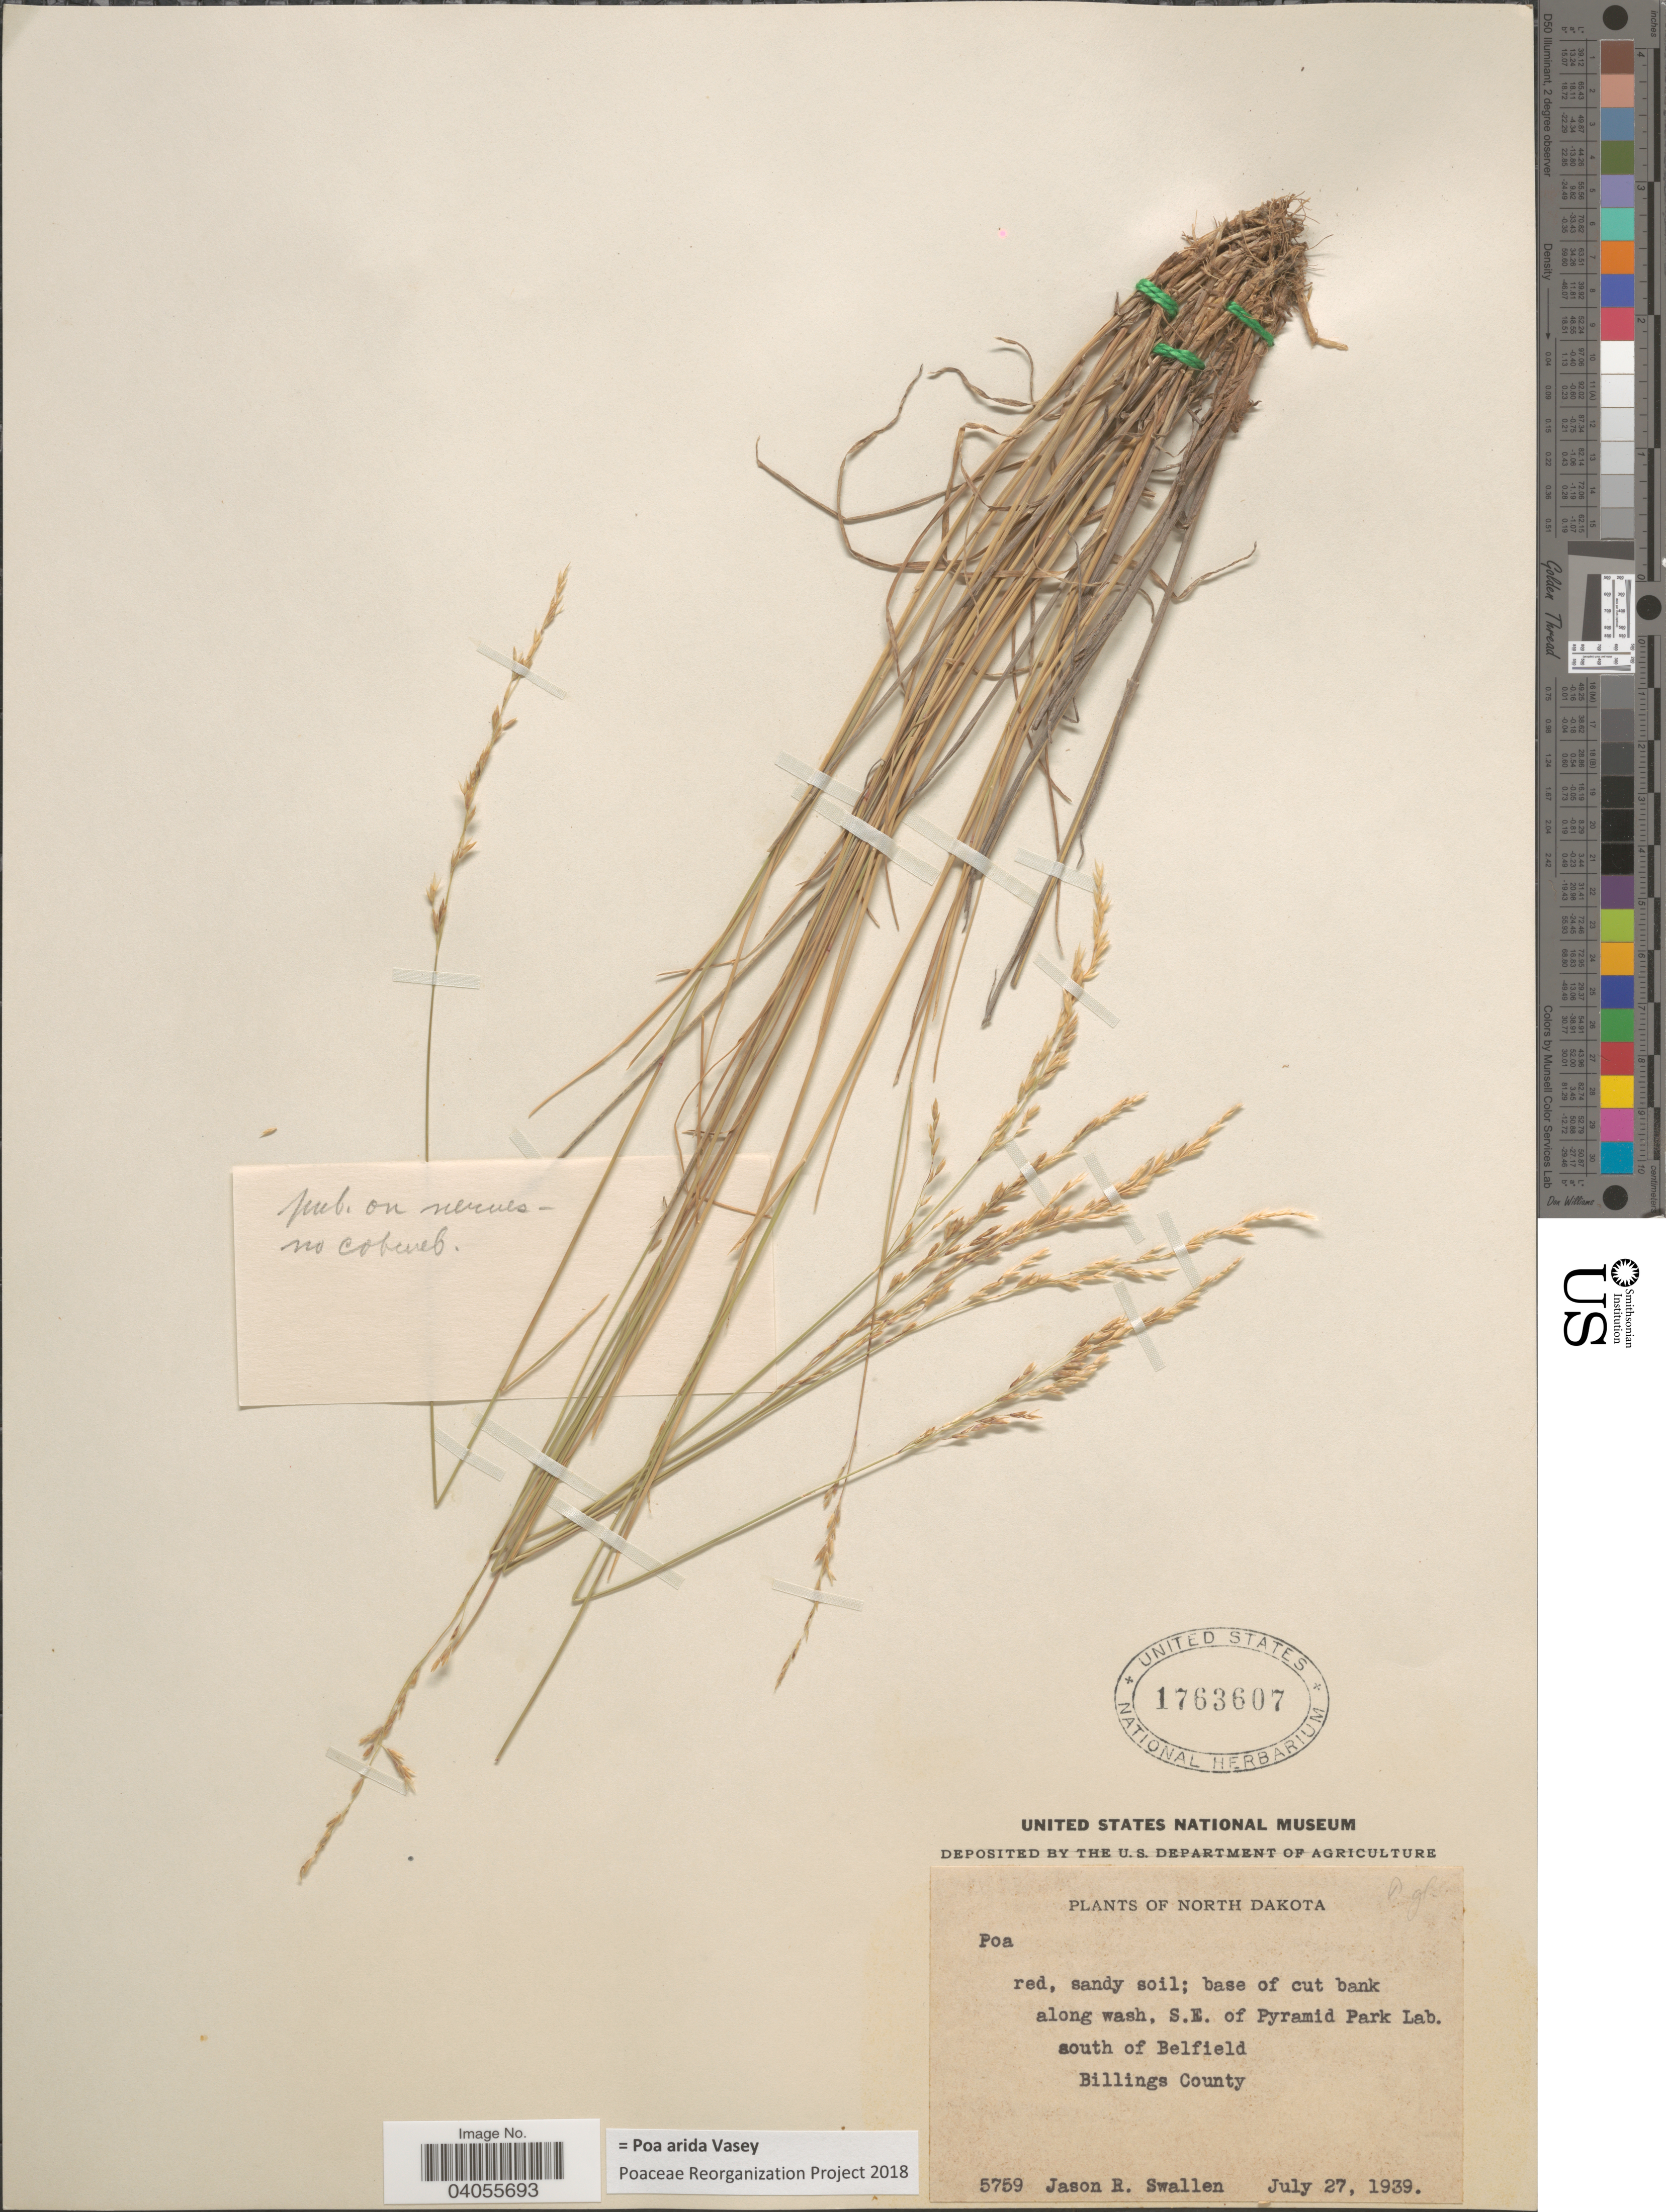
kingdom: Plantae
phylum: Tracheophyta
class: Liliopsida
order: Poales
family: Poaceae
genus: Poa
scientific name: Poa arida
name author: Vasey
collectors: J. R. Swallen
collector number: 5759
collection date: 1939-07-27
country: United States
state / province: North Dakota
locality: Base of cut bank along wash, S.E. of Pyramid Park Lab. South of Belfield, Billings County.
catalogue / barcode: US 1763607